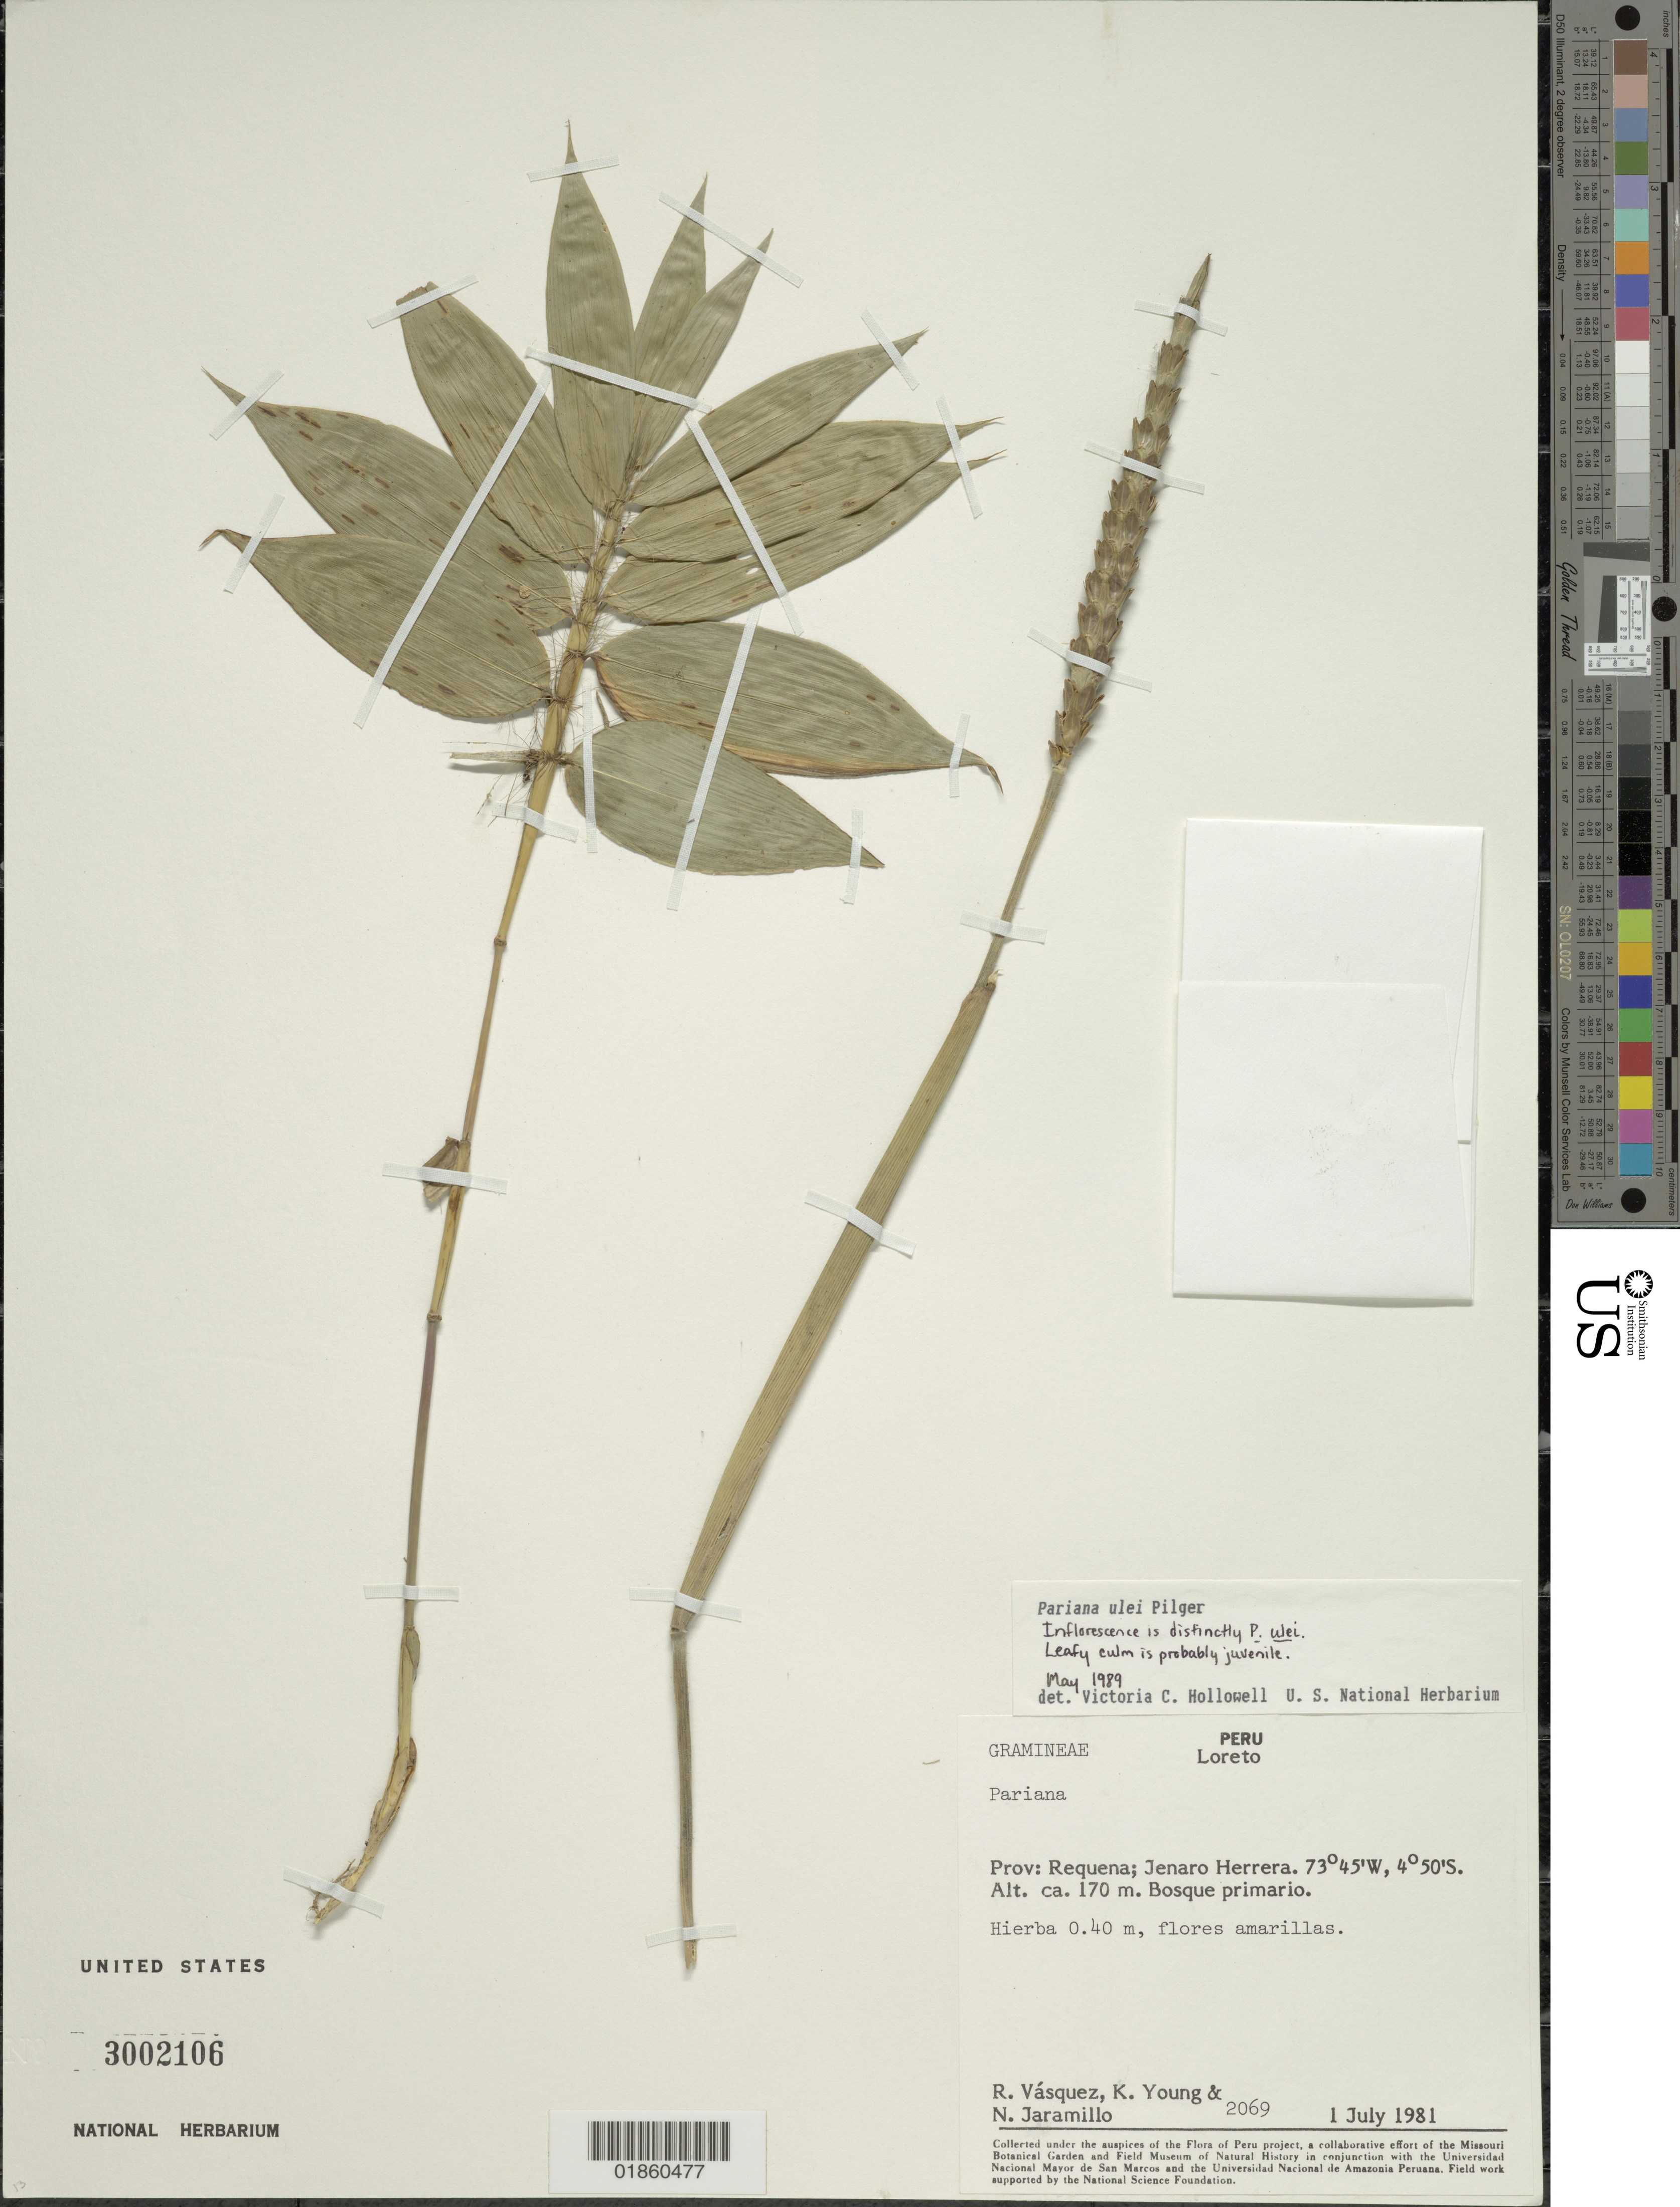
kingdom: Plantae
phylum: Tracheophyta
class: Liliopsida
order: Poales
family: Poaceae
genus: Pariana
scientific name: Pariana ulei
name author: Pilg.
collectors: R. Vásquez, K. Young & N. Jaramillo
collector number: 2069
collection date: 1981-07-01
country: Peru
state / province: Loreto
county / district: Requena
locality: Jenaro Herrera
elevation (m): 170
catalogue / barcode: US 3002106